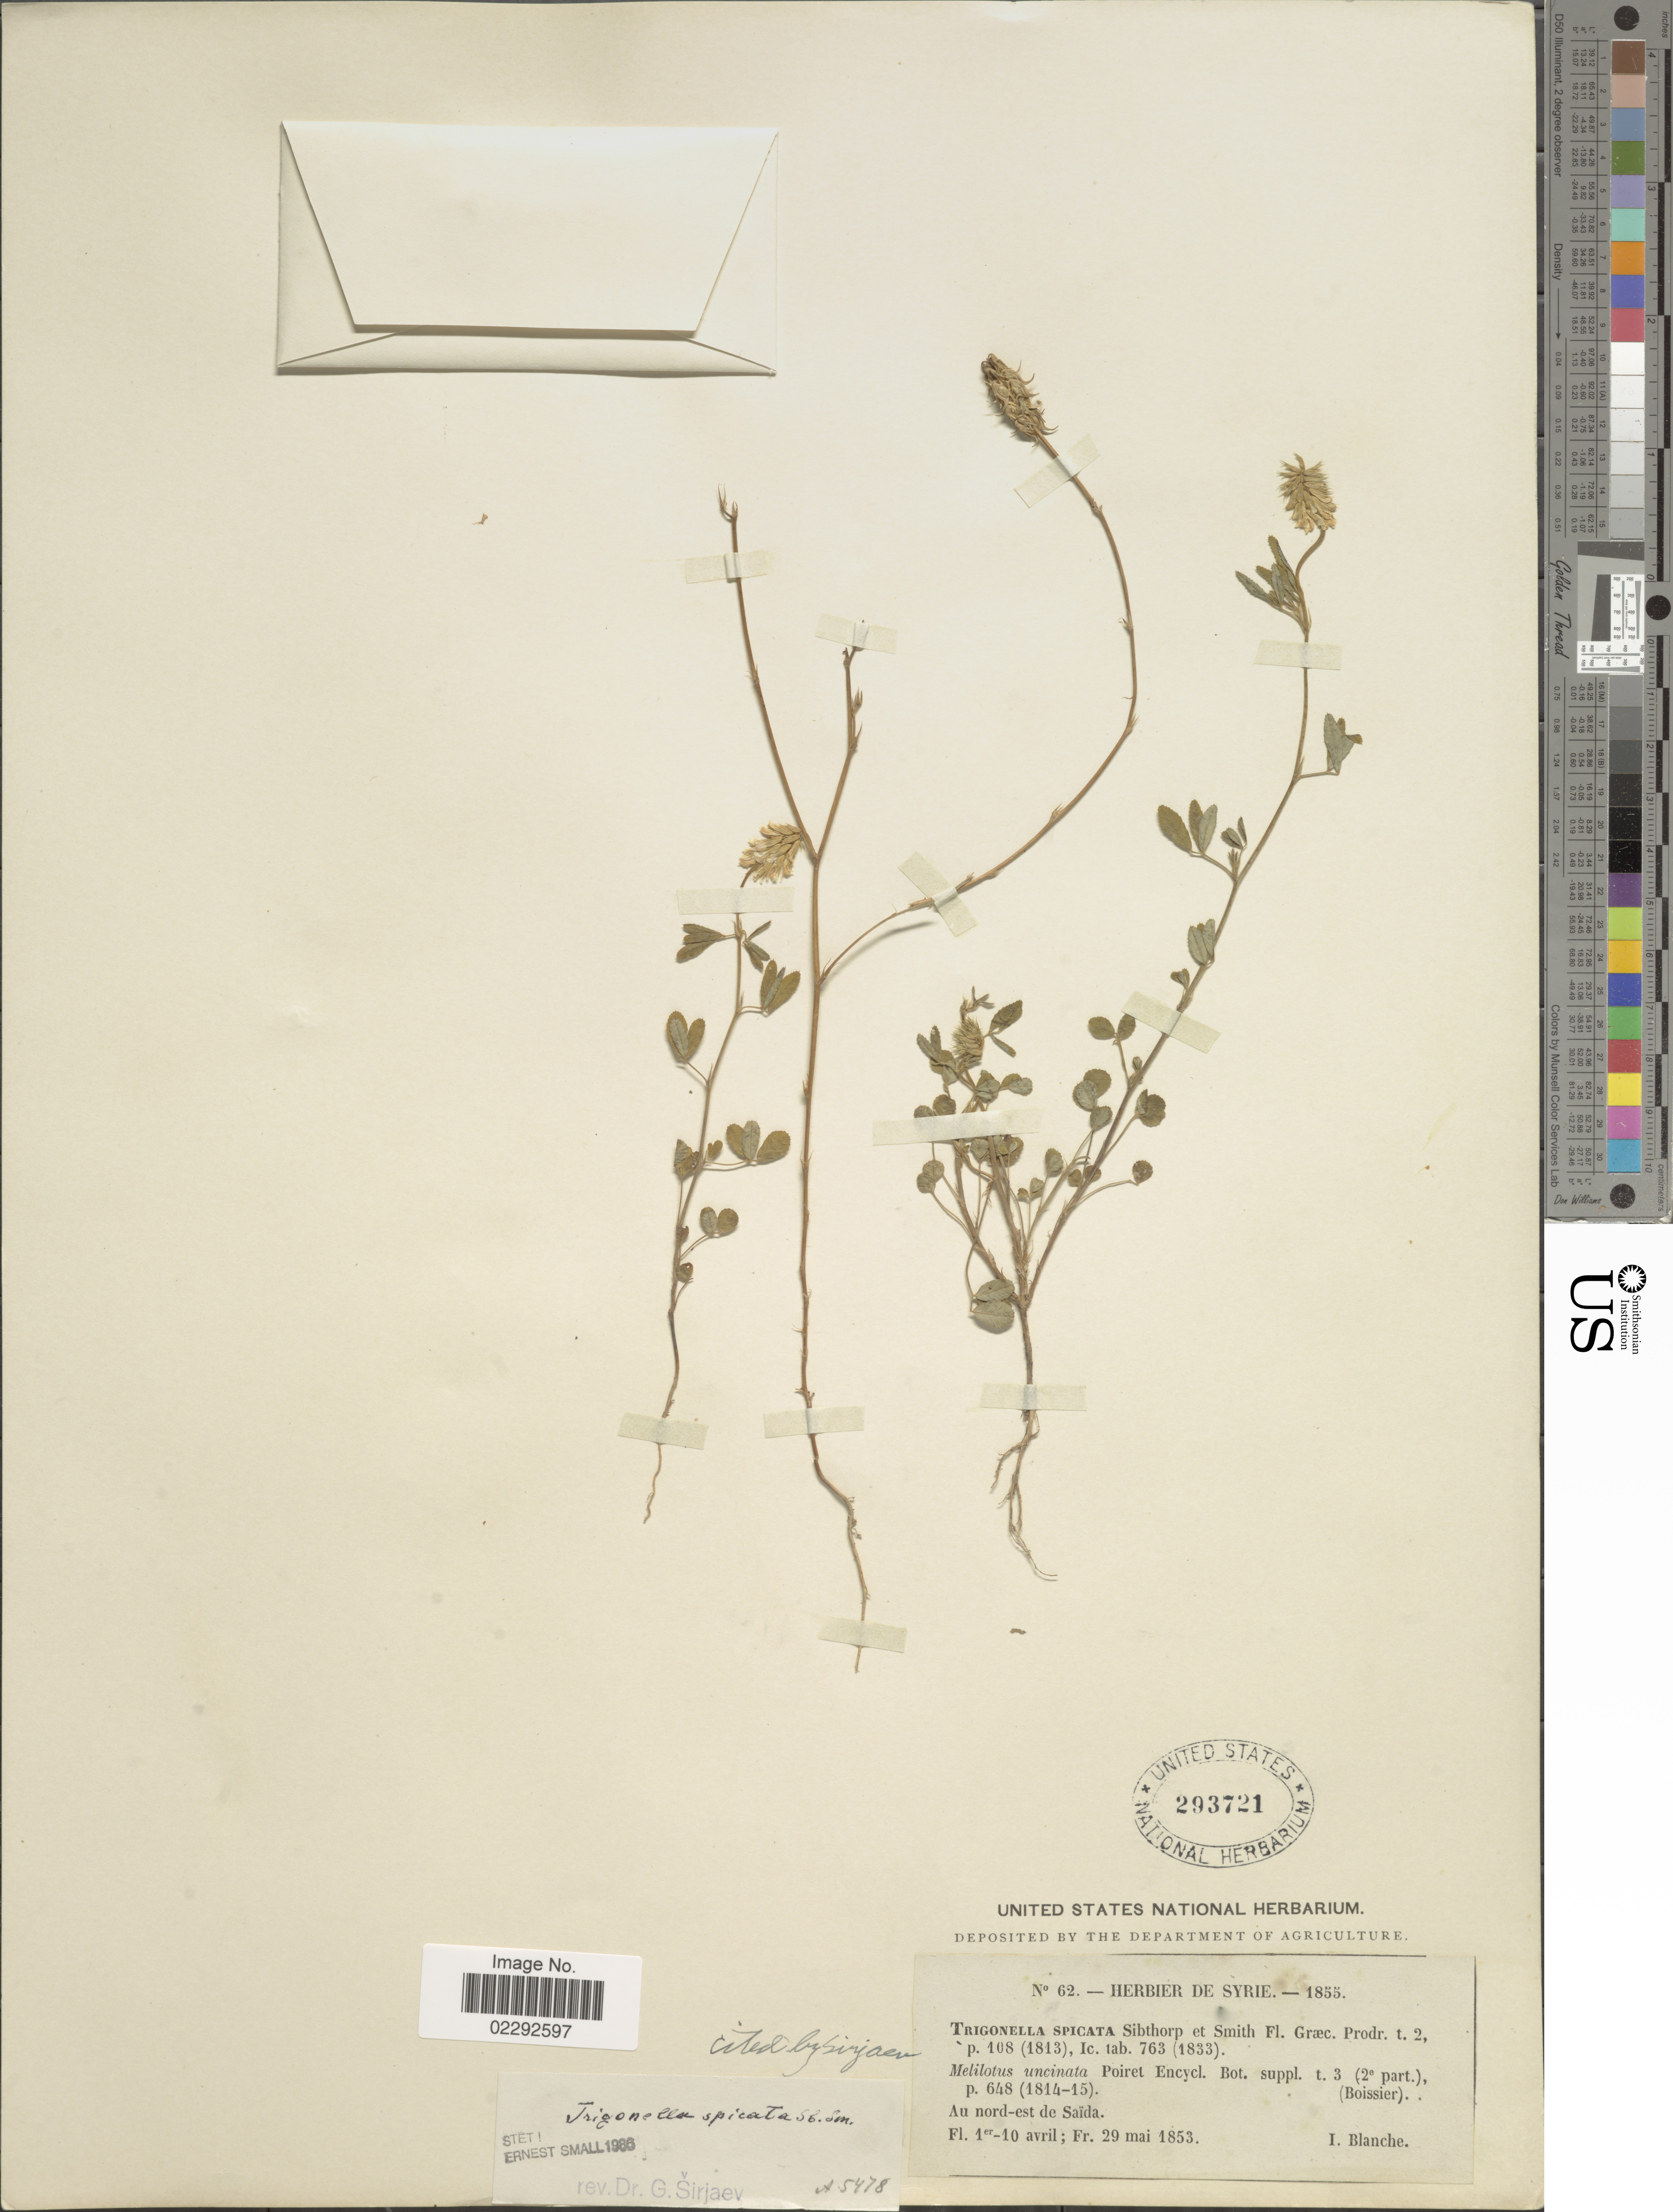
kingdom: Plantae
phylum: Tracheophyta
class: Magnoliopsida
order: Fabales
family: Fabaceae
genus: Trigonella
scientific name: Trigonella spicata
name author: Sibth. & Sm.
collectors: I. Blanche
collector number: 62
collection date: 1853-04-10/1853-05-29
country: Syria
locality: Au nord-est de Saïda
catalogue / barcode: US 293721